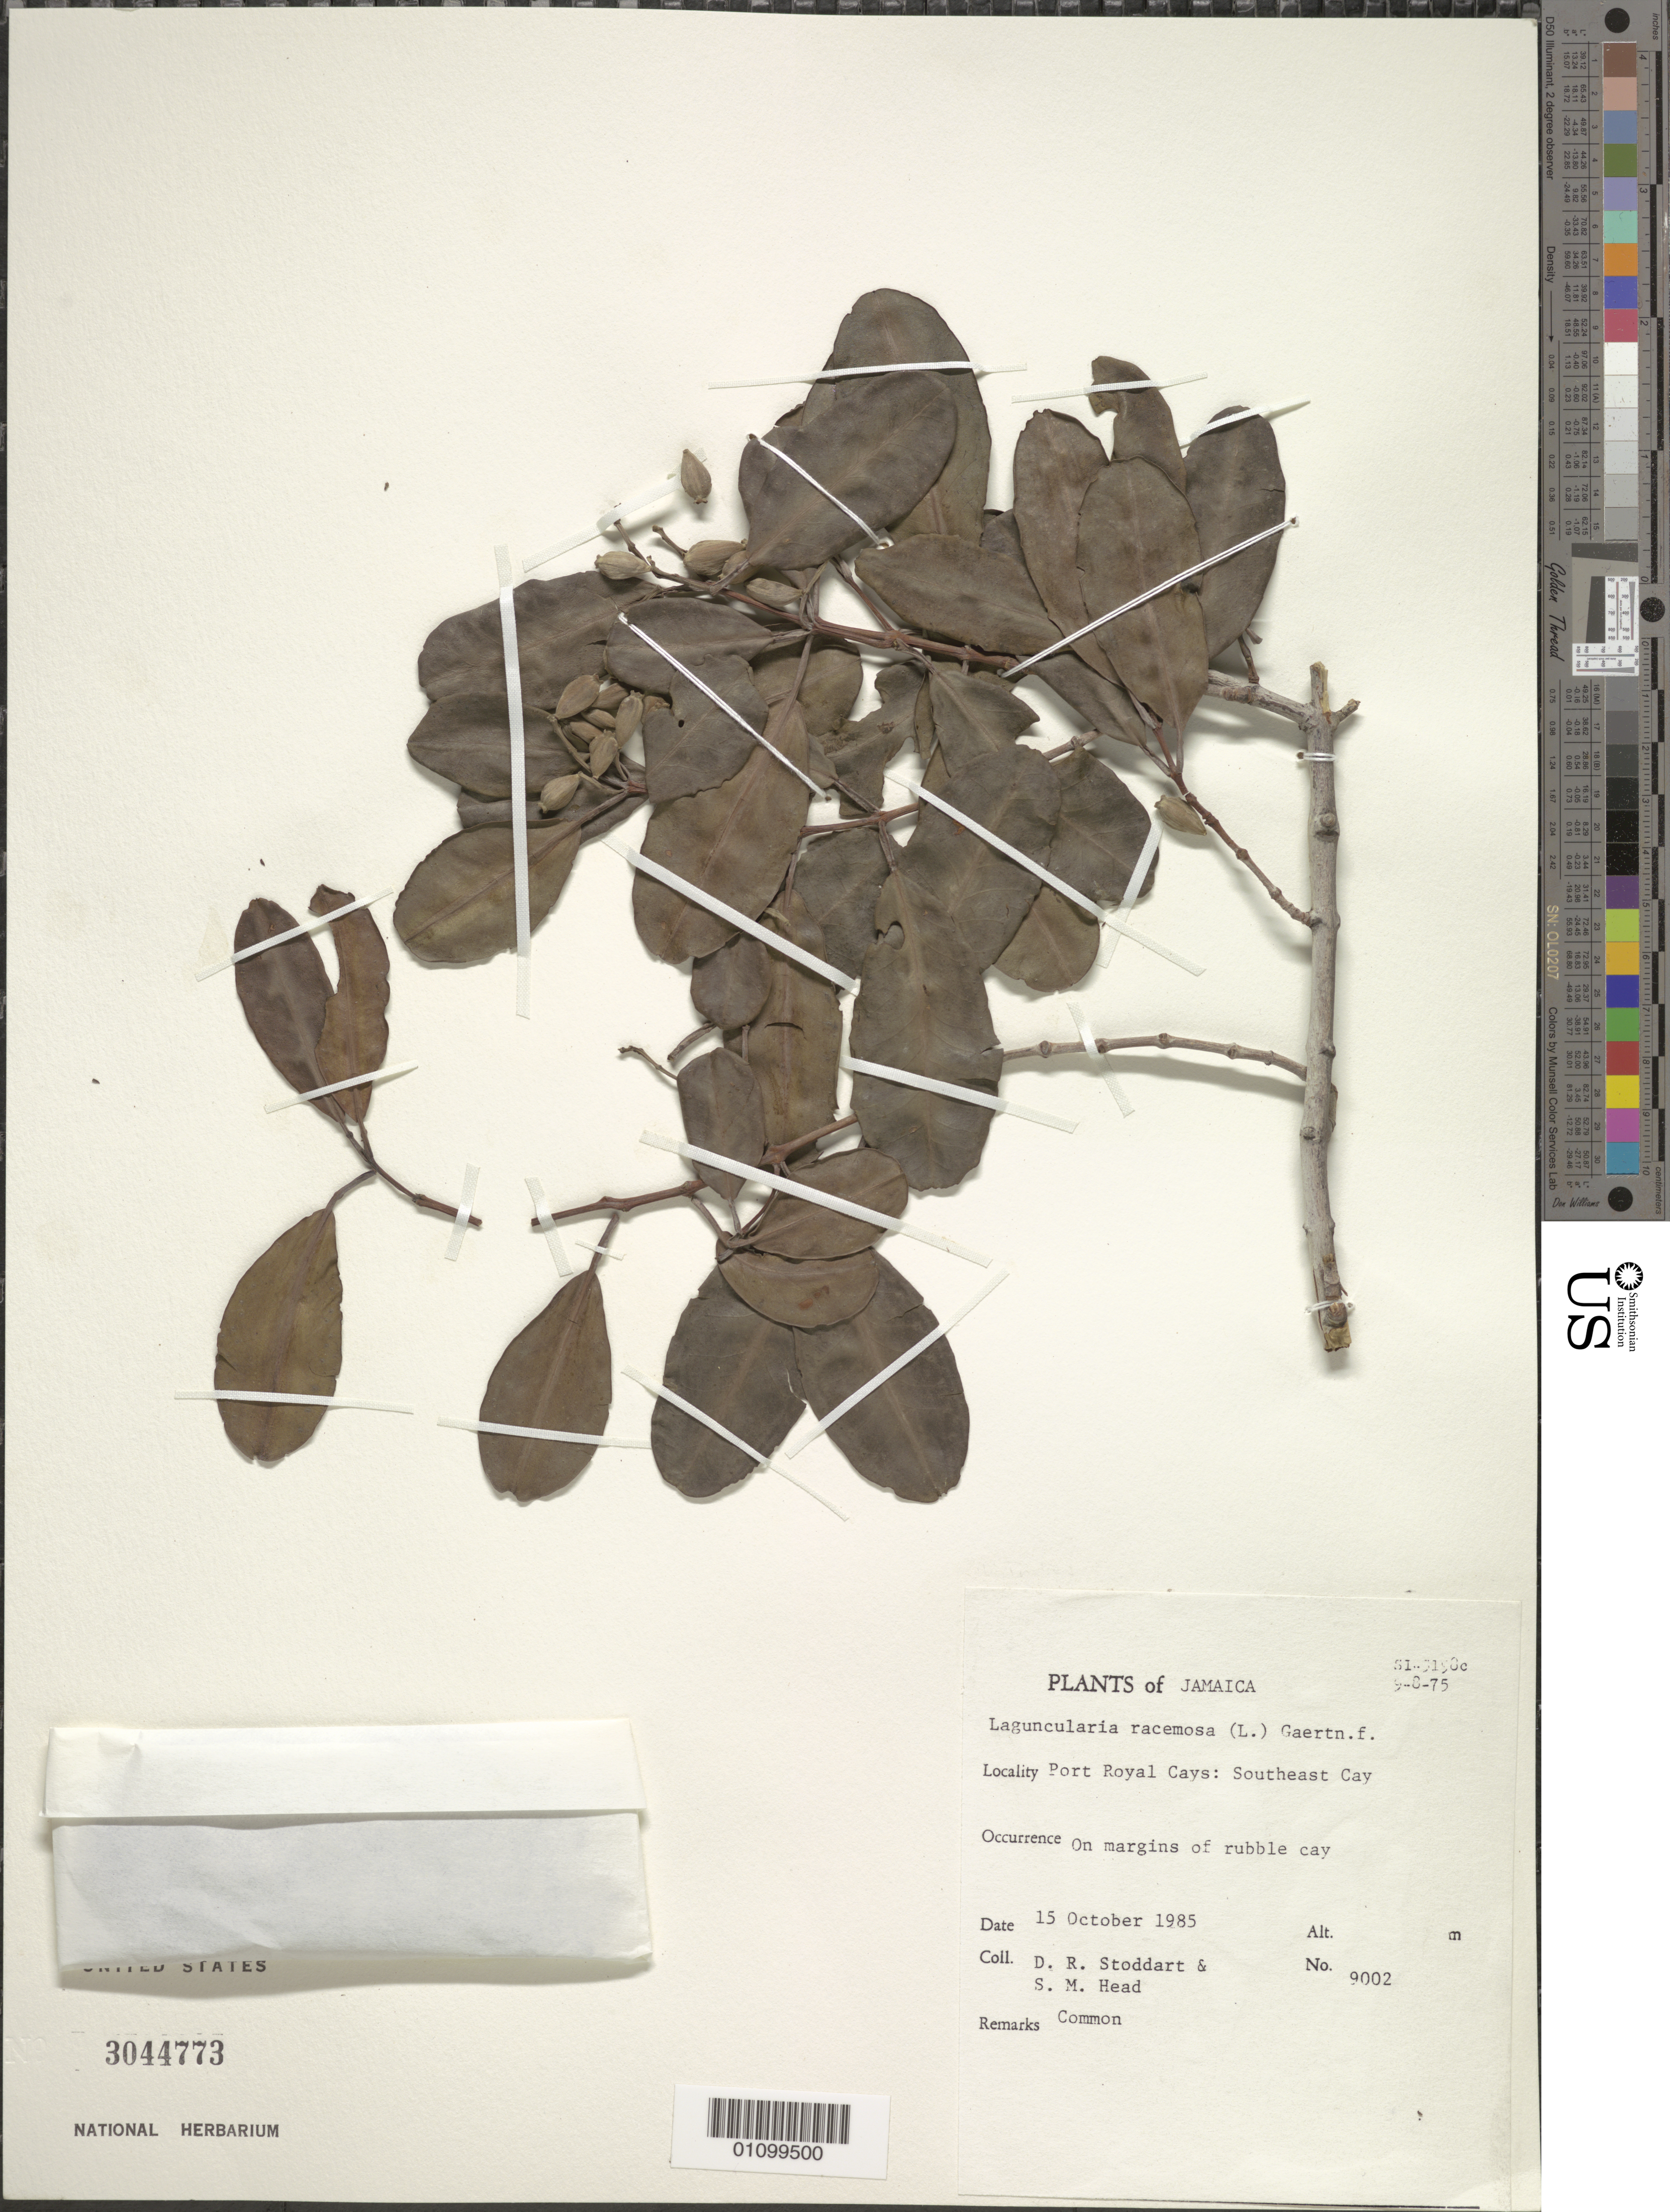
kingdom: Plantae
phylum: Tracheophyta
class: Magnoliopsida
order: Myrtales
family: Combretaceae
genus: Laguncularia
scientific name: Laguncularia racemosa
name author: (L.) C.F. Gaertn.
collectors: D. R. Stoddart & S. Head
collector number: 9002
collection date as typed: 15 Oct 1985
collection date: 1985-10-15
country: Jamaica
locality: Port Royal Cays: Southeast Cay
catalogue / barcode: US 3044773